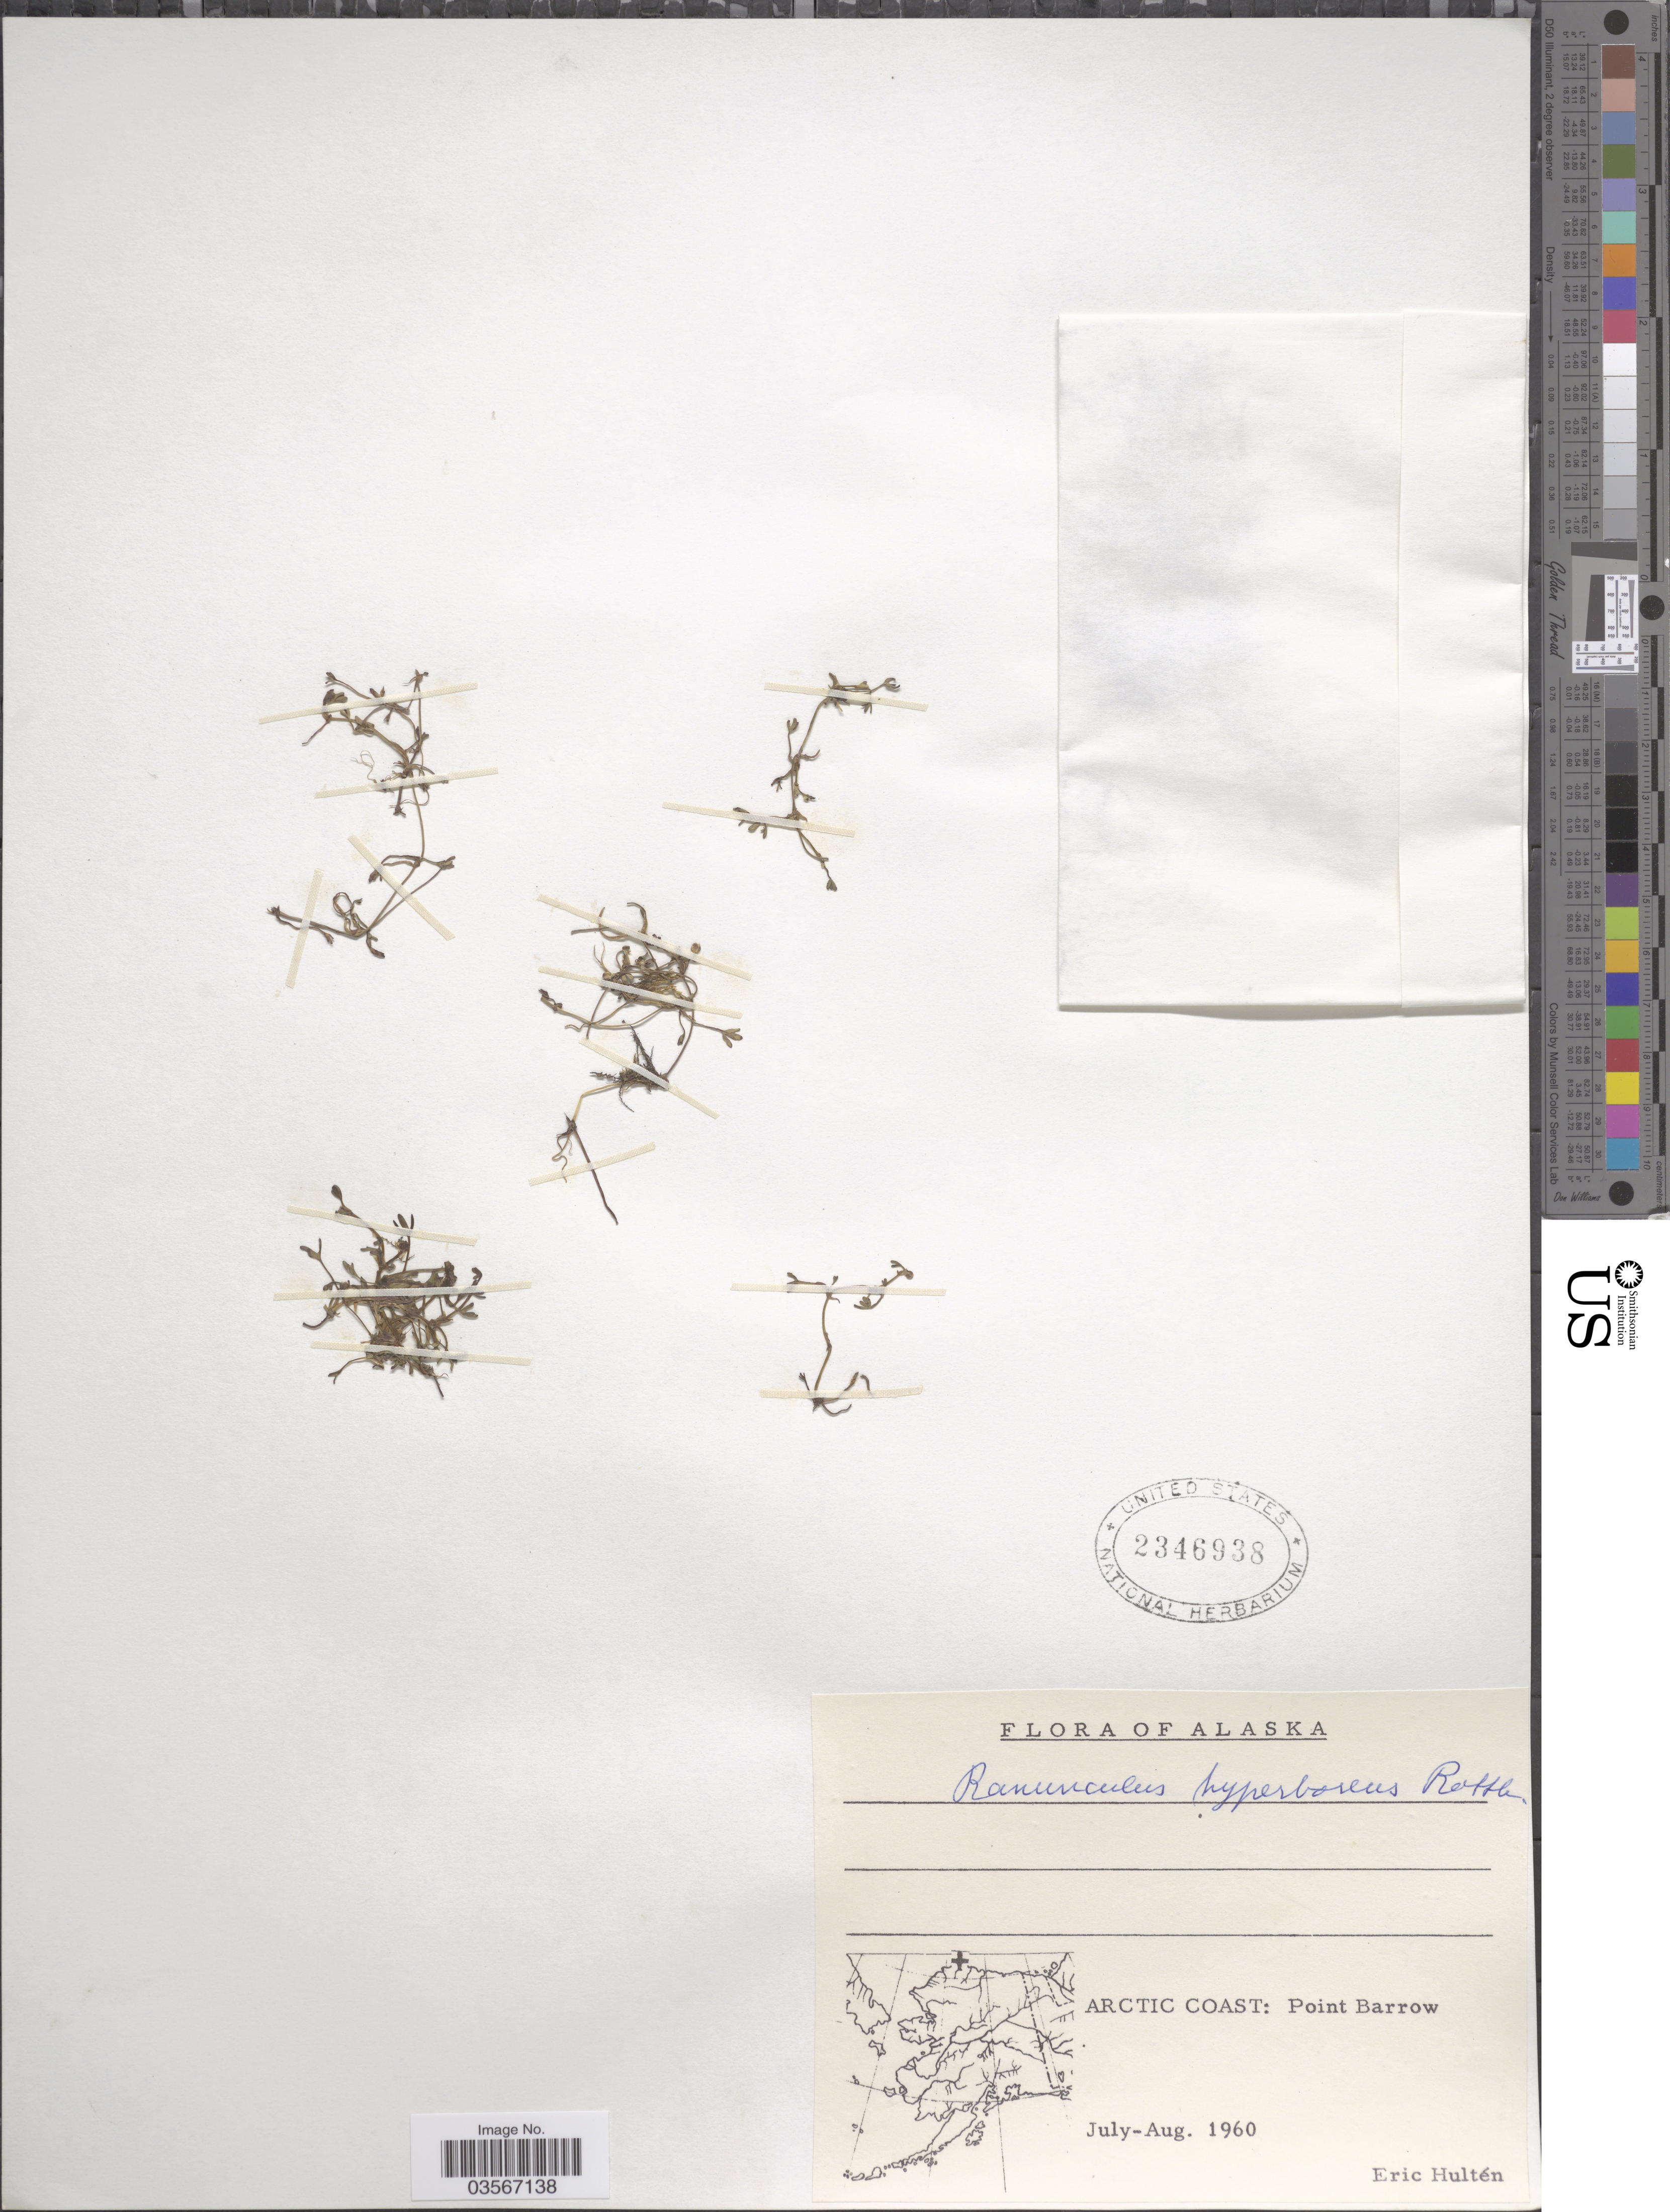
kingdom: Plantae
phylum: Tracheophyta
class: Magnoliopsida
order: Ranunculales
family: Ranunculaceae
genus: Ranunculus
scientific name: Ranunculus hyperboreus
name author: Rottb.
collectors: E. G. Hultén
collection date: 1960-07/1960-08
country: United States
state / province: Alaska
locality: Arctic Coast: Point Barrow.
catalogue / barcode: US 2346938